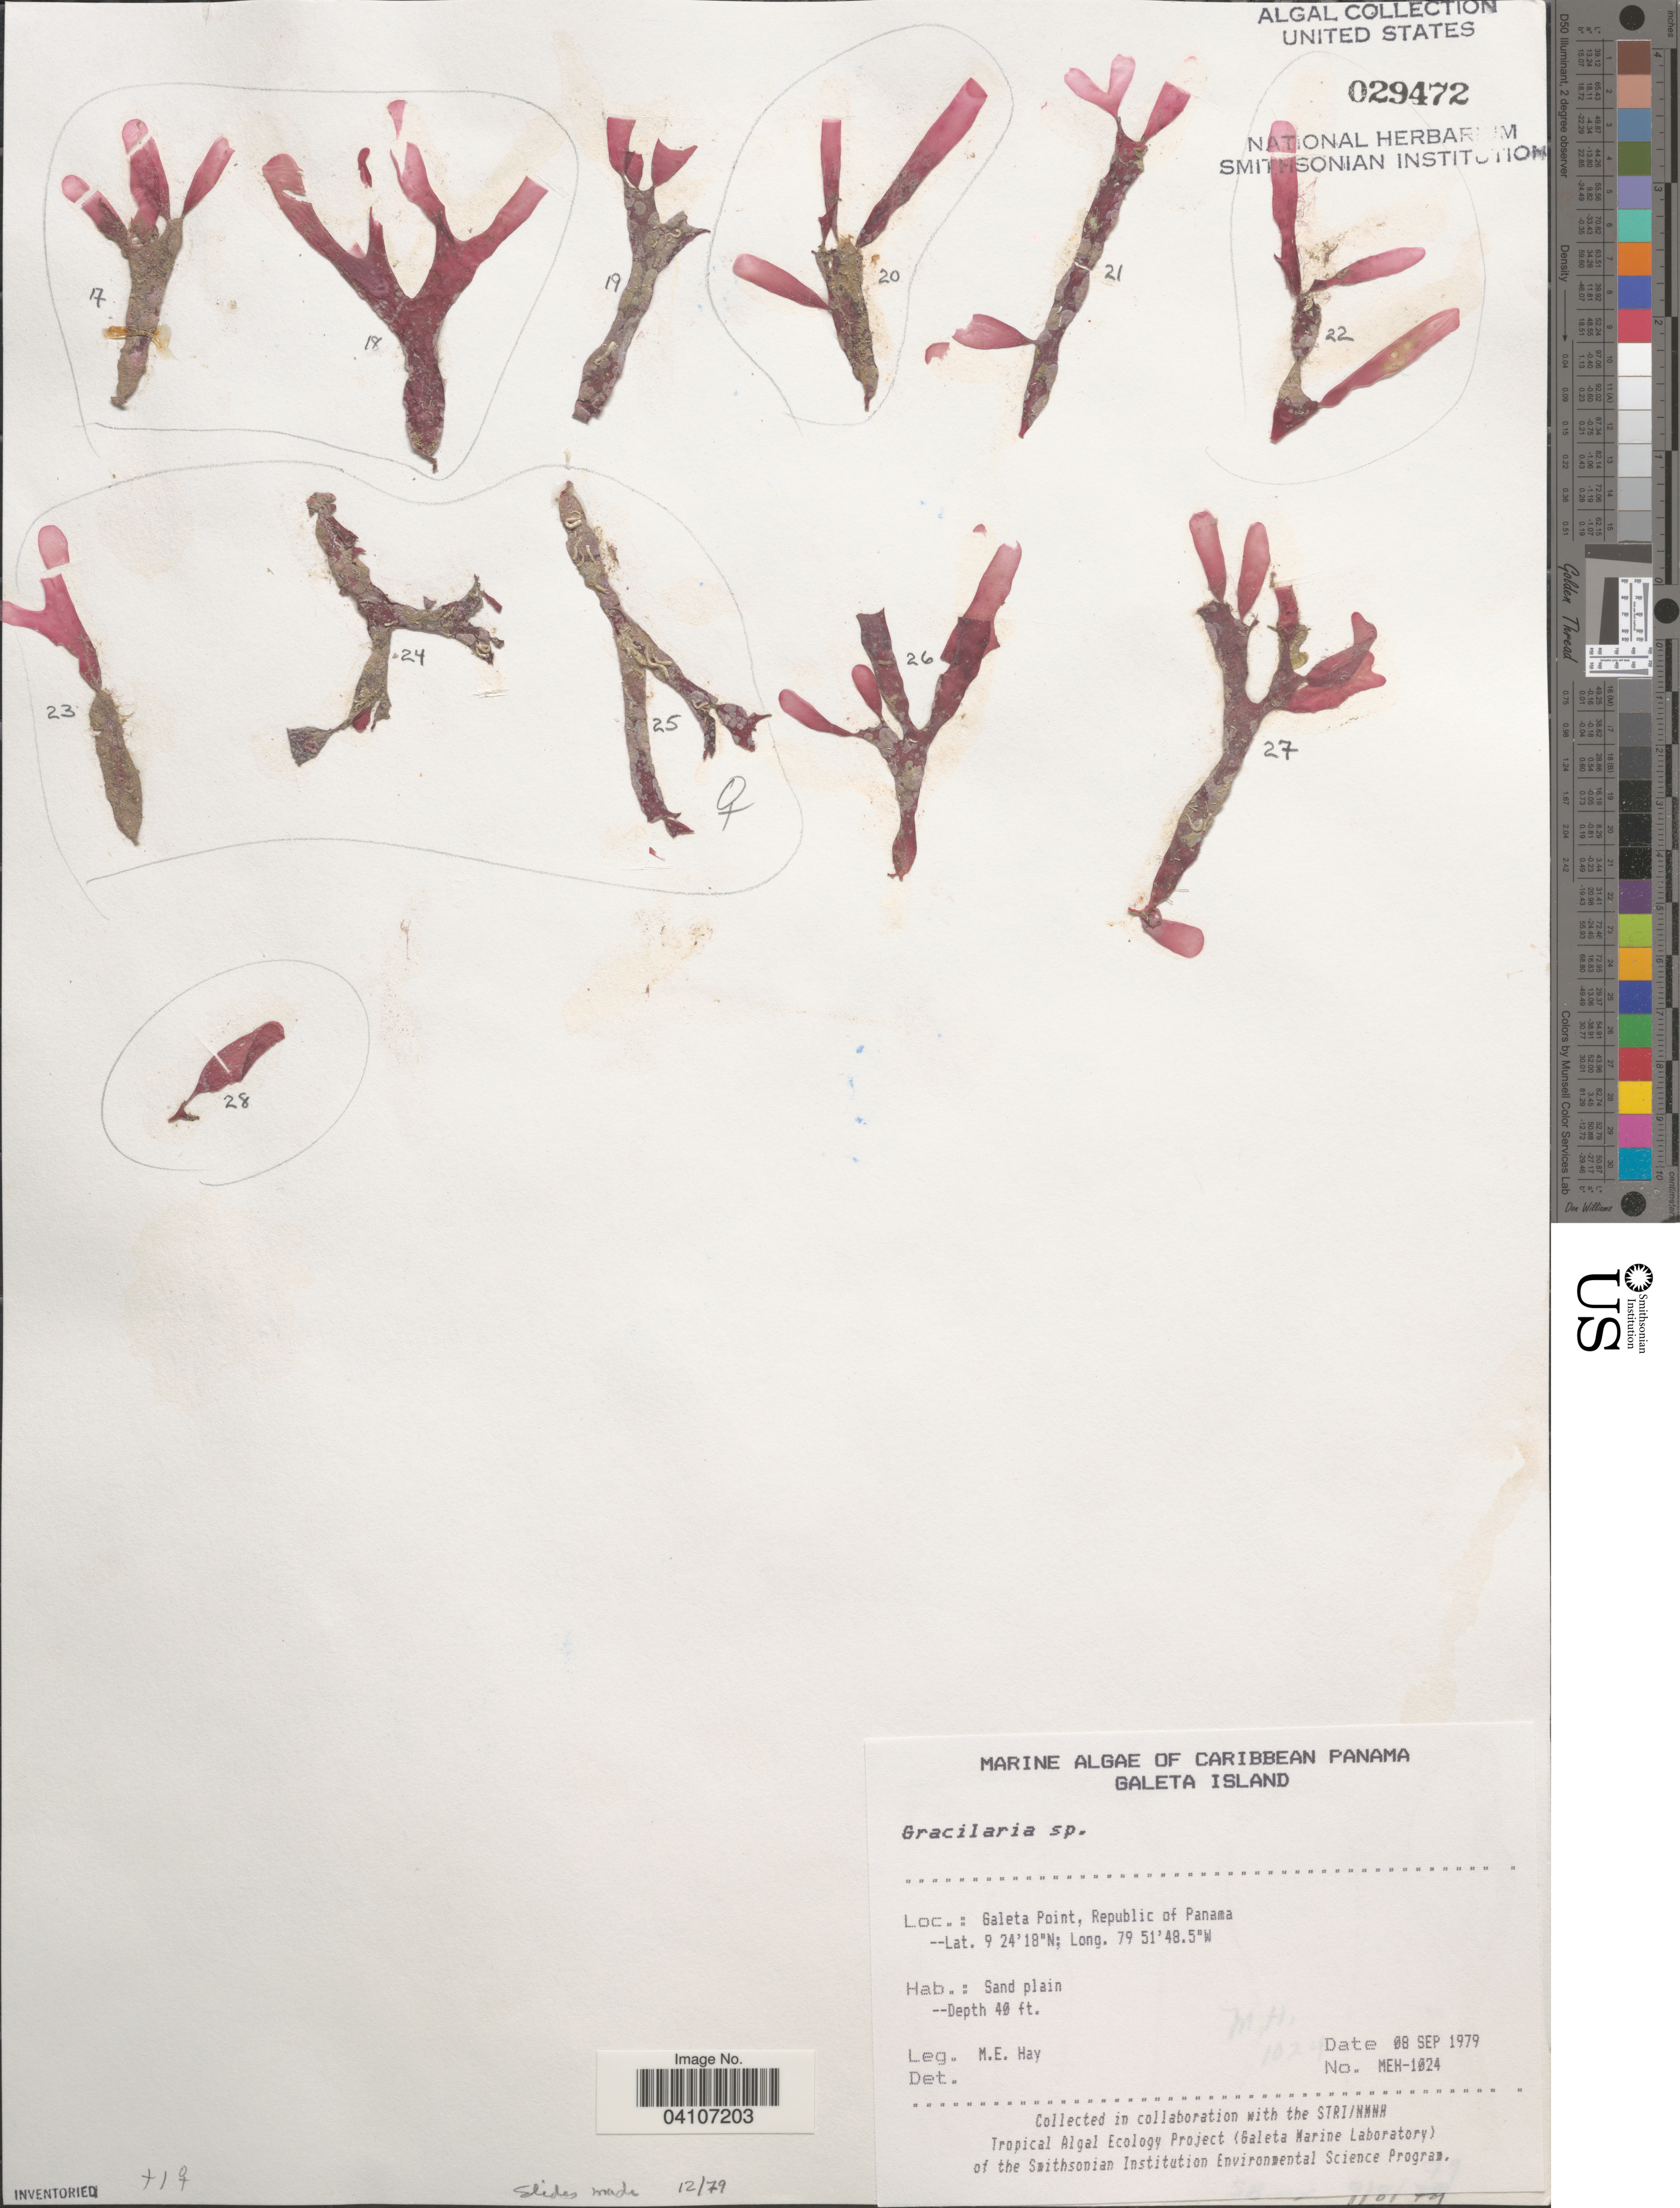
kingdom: Plantae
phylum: Rhodophyta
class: Florideophyceae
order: Gracilariales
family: Gracilariaceae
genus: Gracilaria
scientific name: Gracilaria sp.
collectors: M. E. Hay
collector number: MEH-1024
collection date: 1979-09-08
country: Panama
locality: Caribbean Panama. Galeta Island. Galeta Point, Republic of Panama.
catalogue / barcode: US 29472